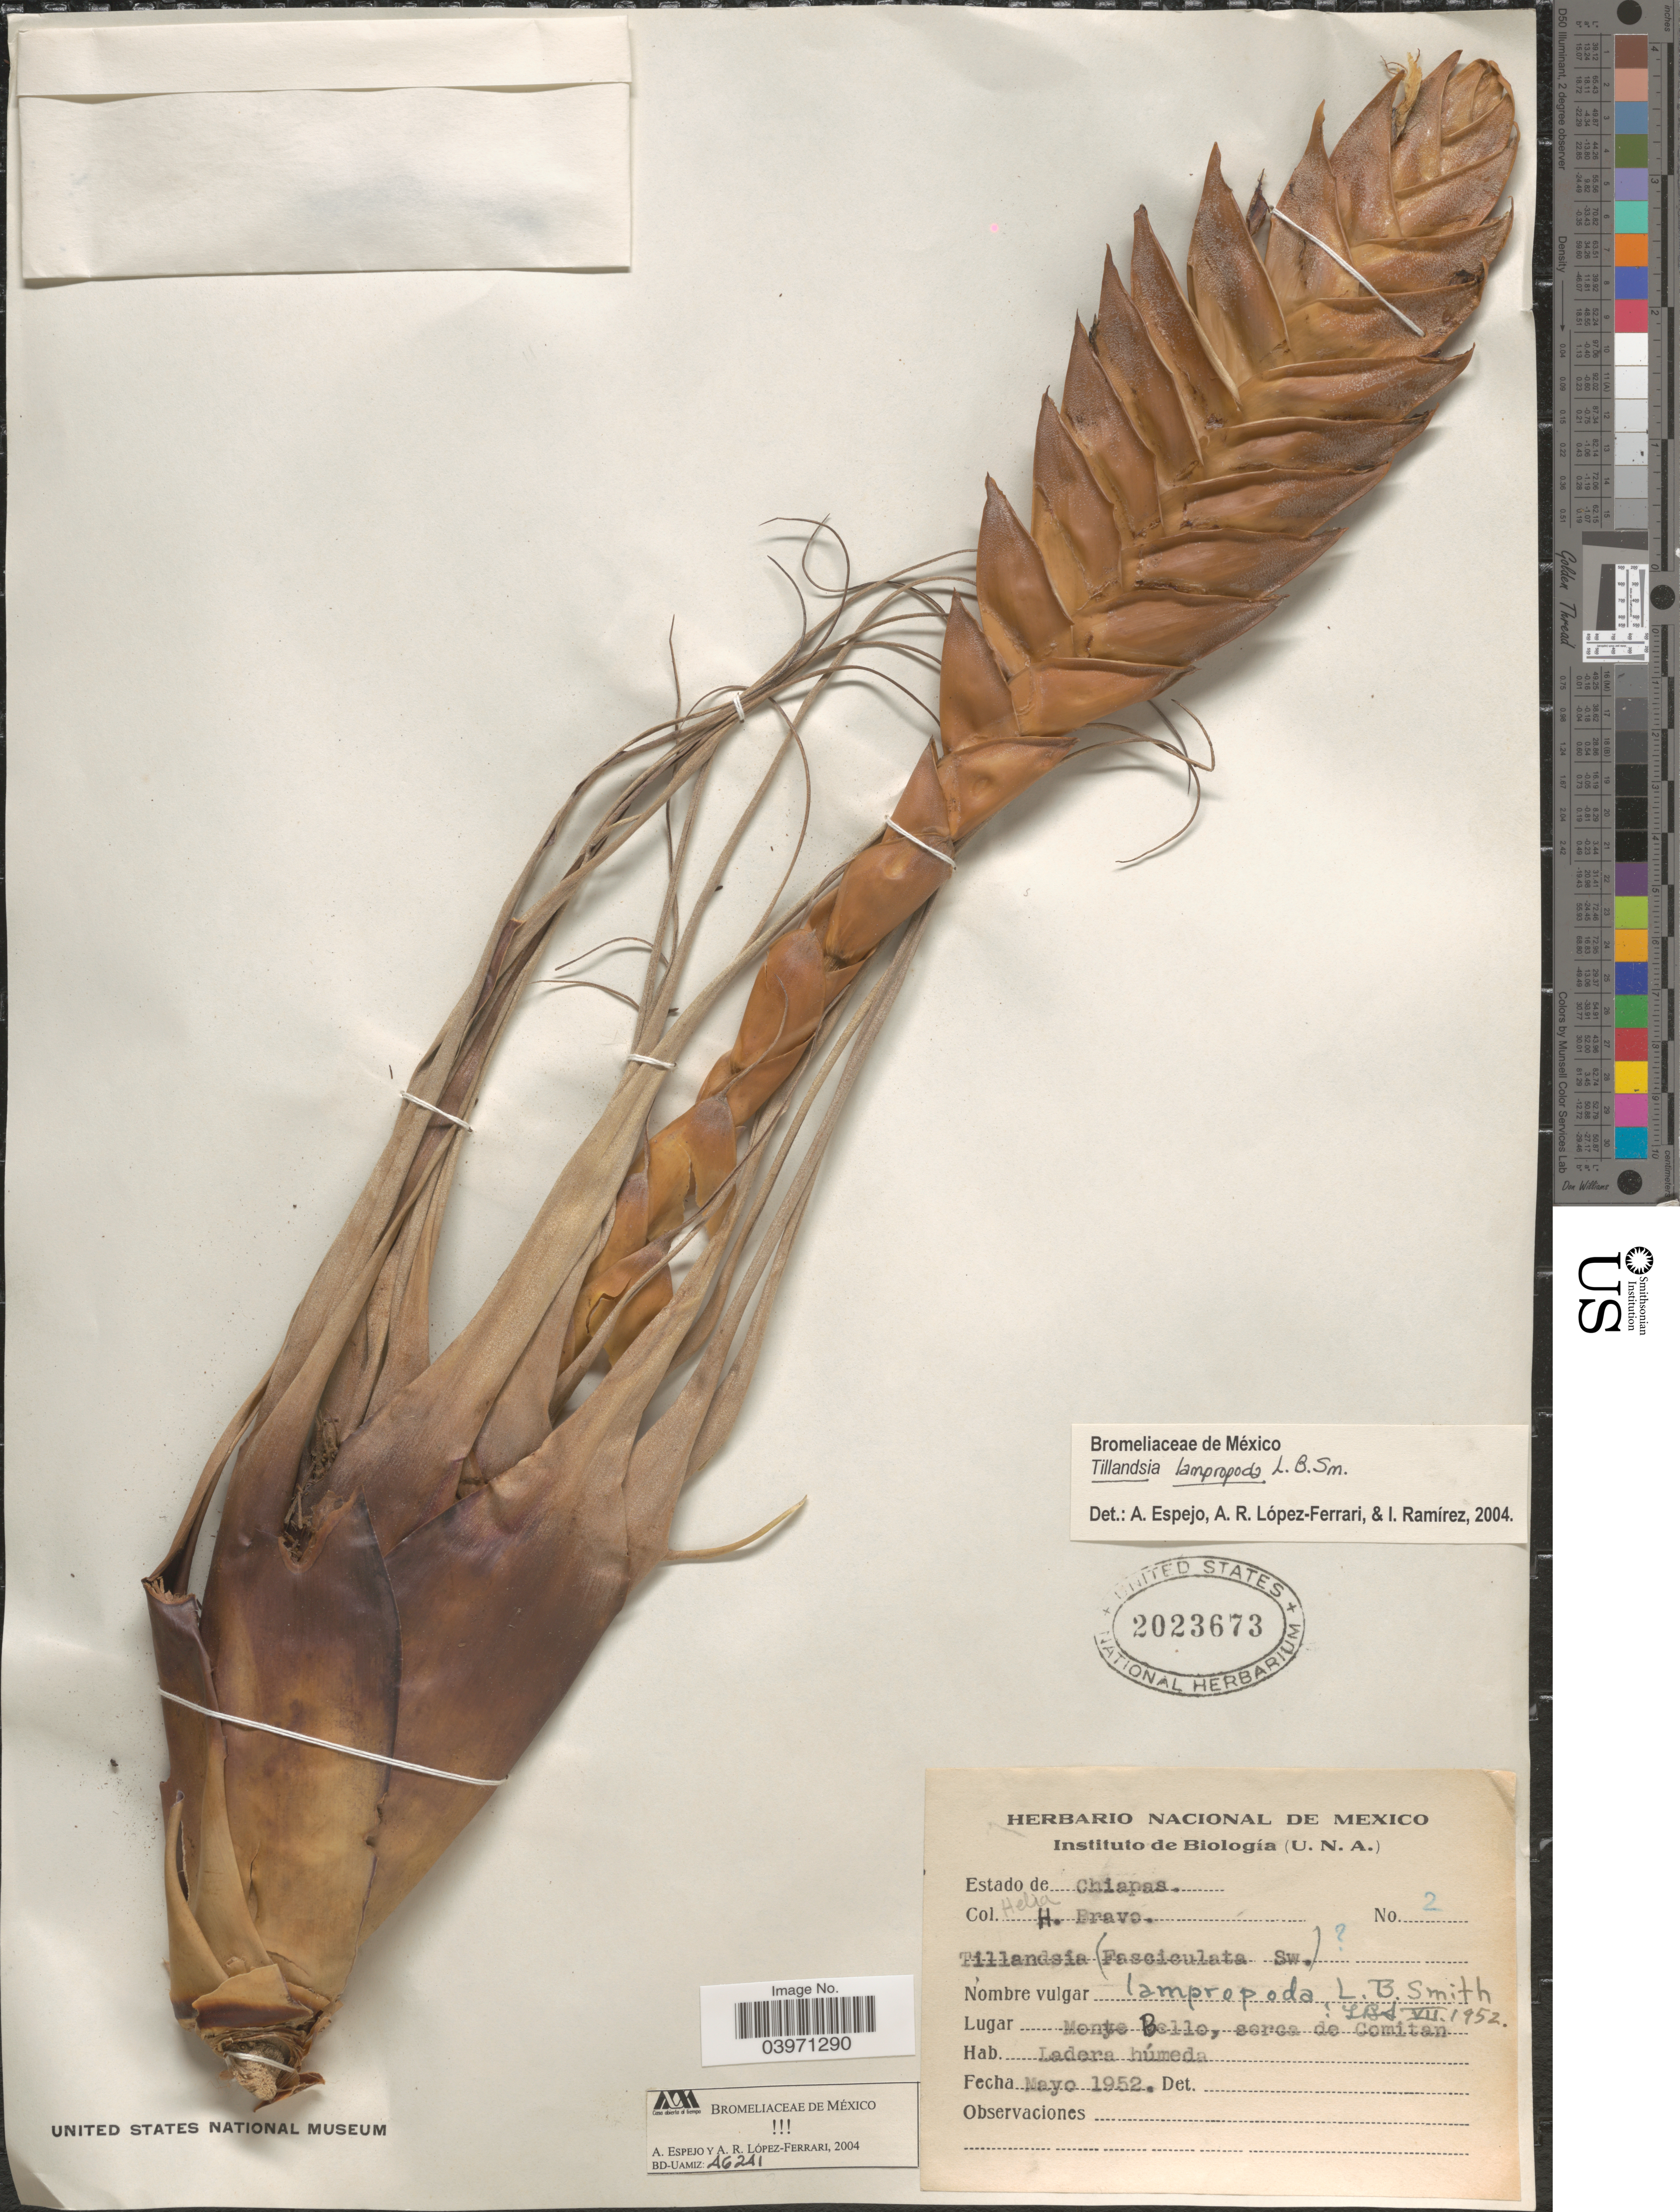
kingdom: Plantae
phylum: Tracheophyta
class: Liliopsida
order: Poales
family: Bromeliaceae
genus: Tillandsia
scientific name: Tillandsia lampropoda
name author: L.B. Sm.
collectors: H. Bravo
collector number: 2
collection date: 1952-05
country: Mexico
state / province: Chiapas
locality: Monte Bello, serca de Comitan.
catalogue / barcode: US 2023673